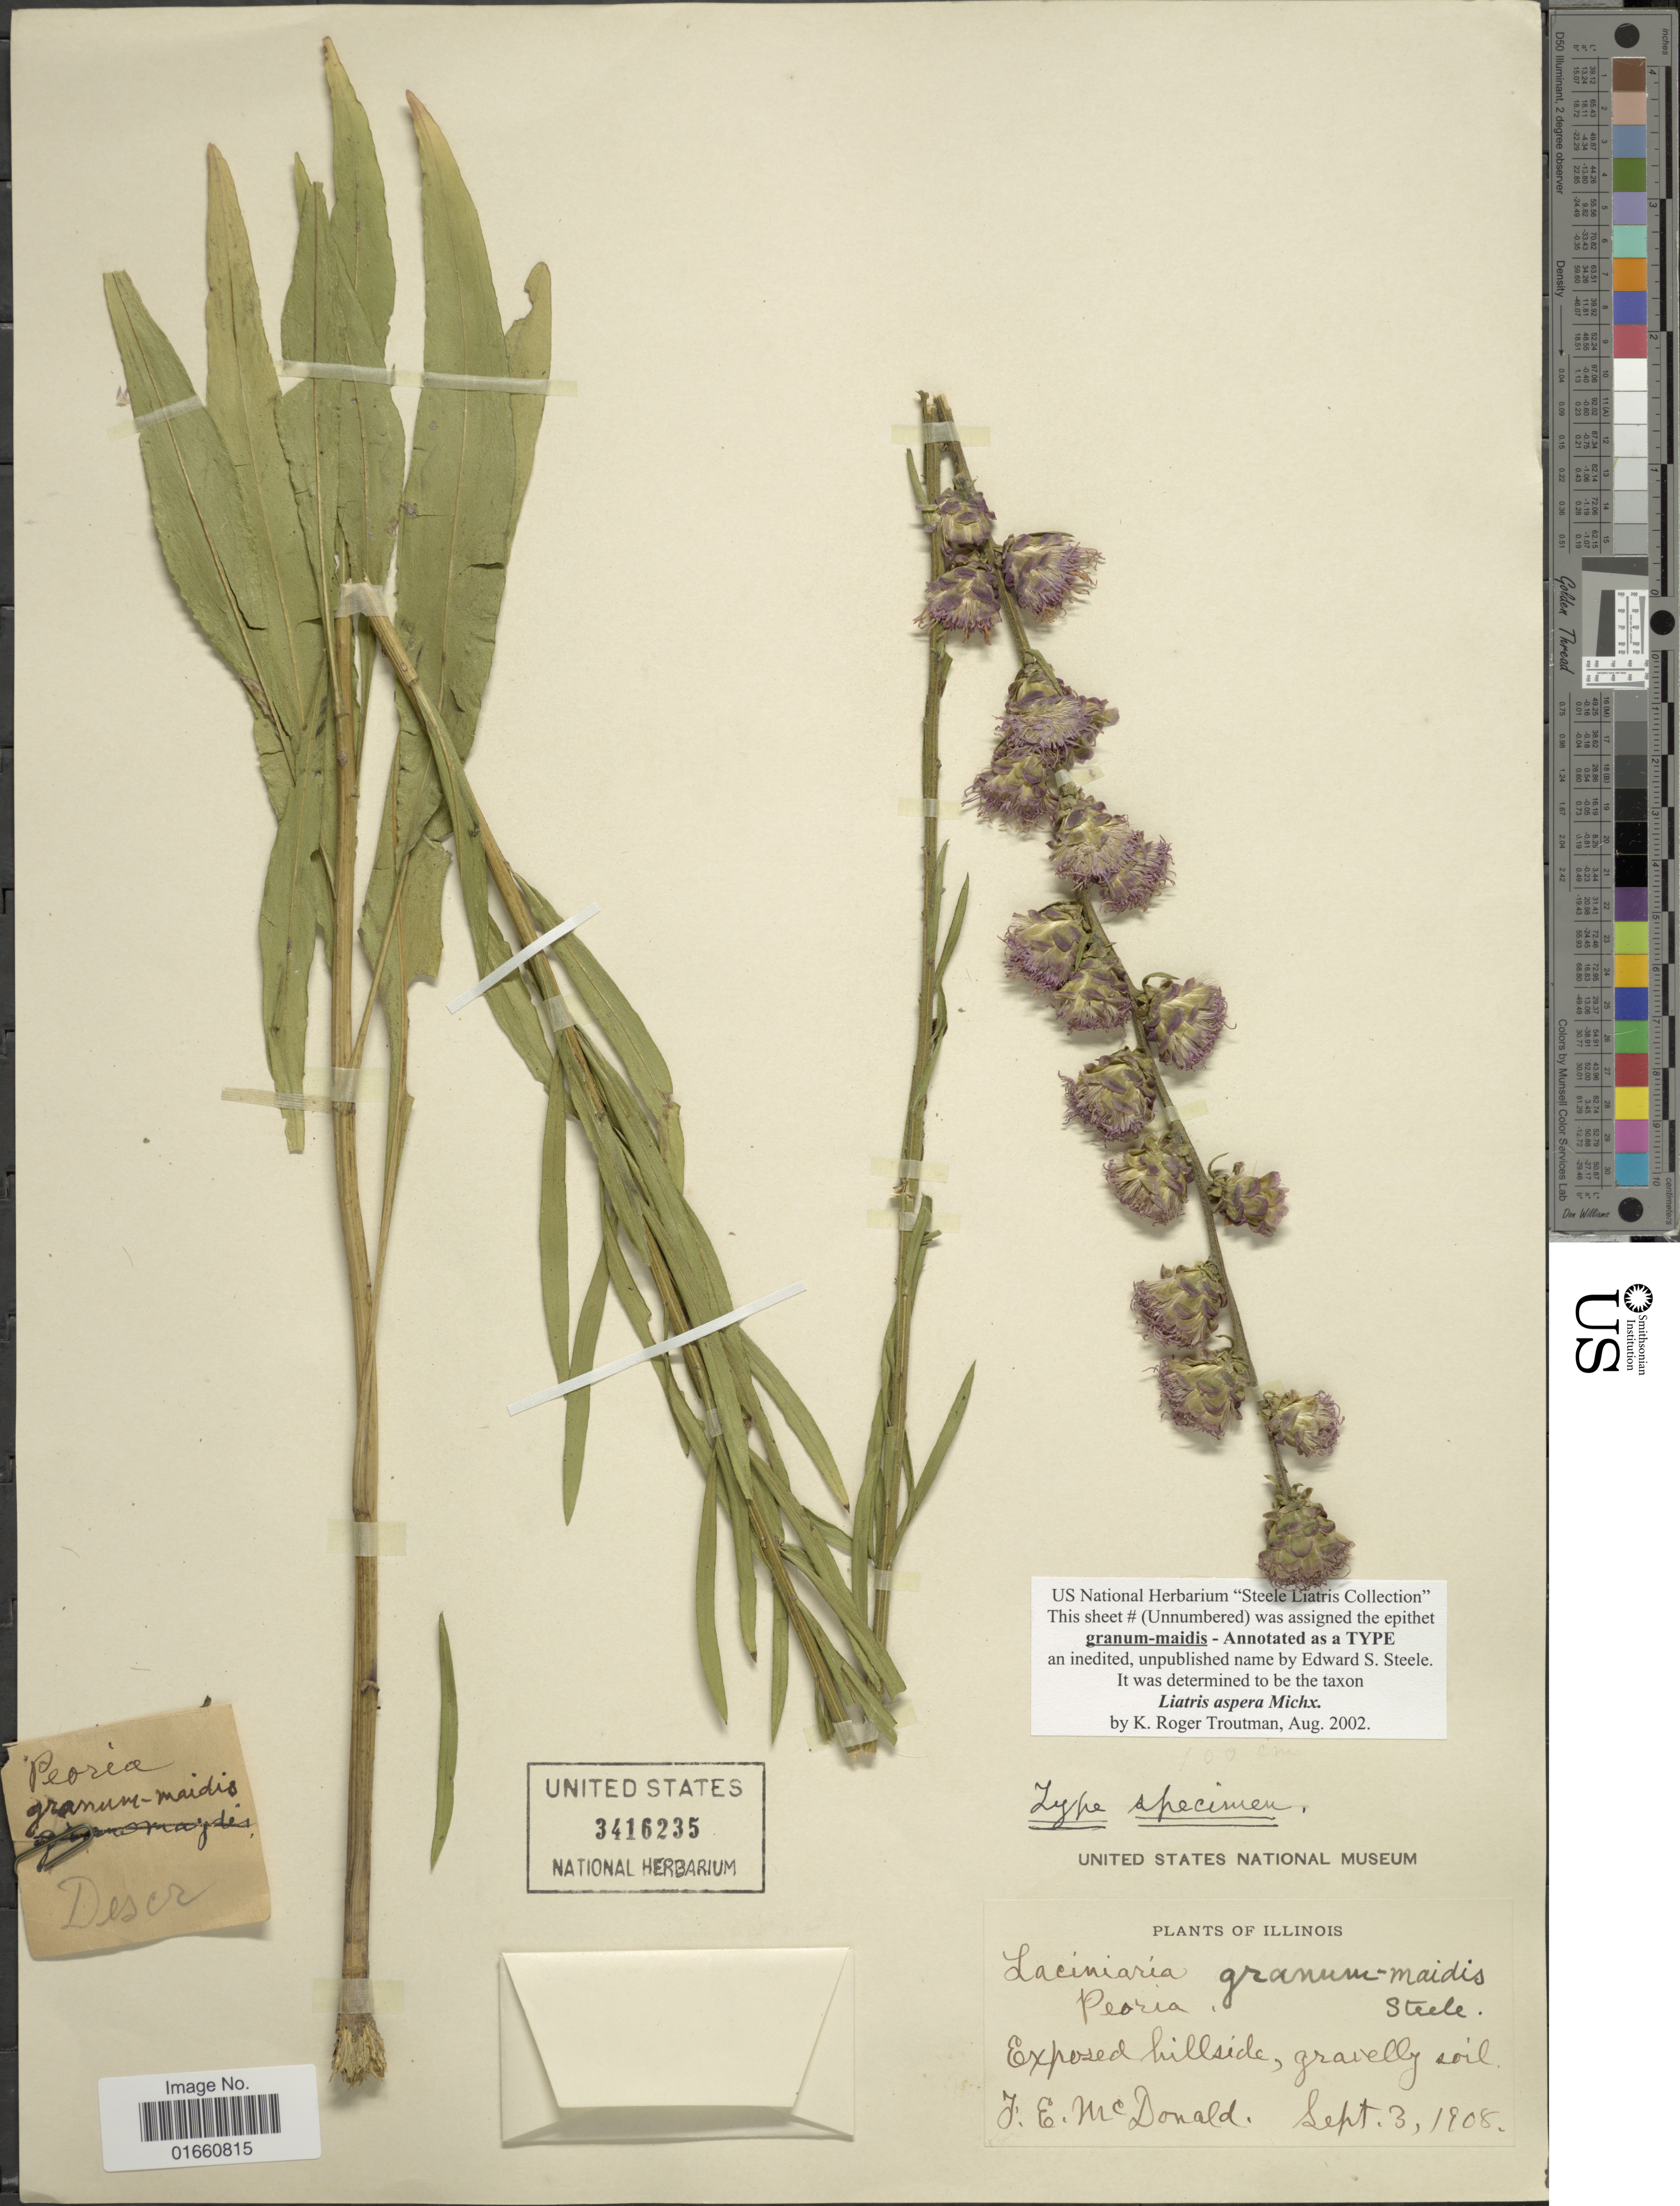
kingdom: Plantae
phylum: Tracheophyta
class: Magnoliopsida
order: Asterales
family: Asteraceae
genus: Liatris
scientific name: Liatris aspera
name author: Michx.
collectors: F. E. McDonald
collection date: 1908-09-03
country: United States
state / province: Illinois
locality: Exposed hillside, gravelly soil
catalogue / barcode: US 3416235